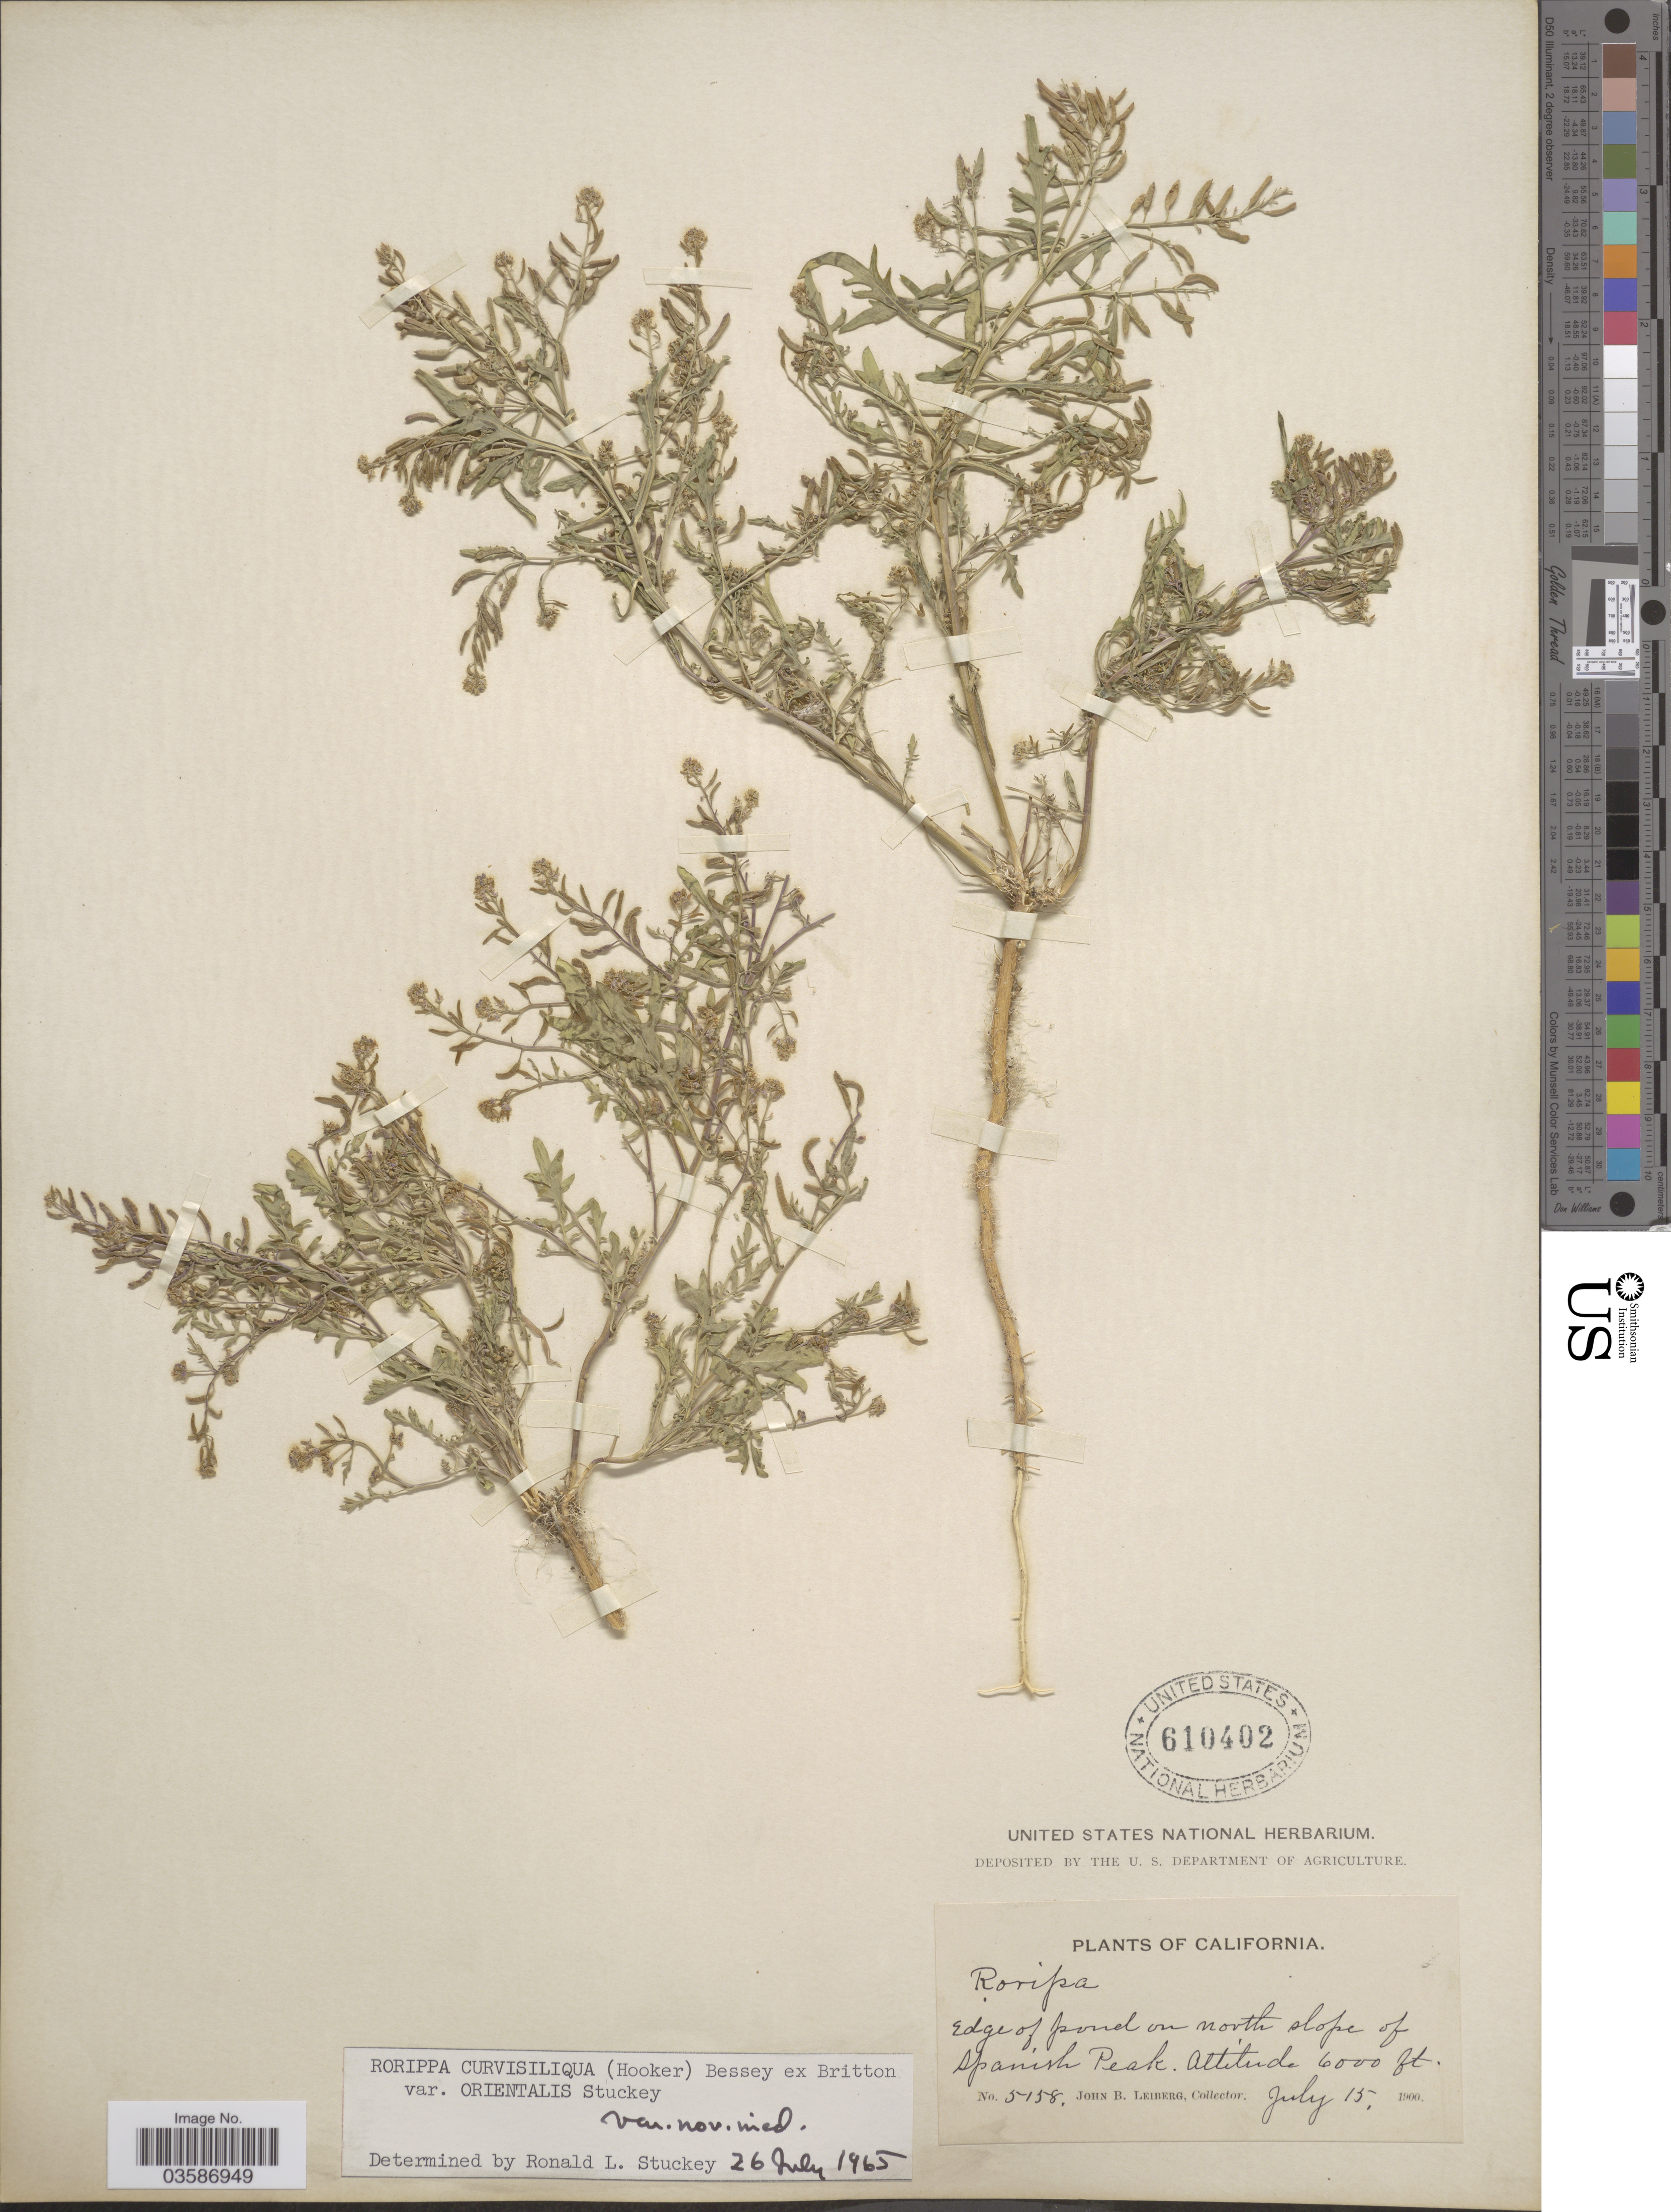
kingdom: Plantae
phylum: Tracheophyta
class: Magnoliopsida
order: Brassicales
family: Brassicaceae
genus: Rorippa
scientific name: Rorippa curvisiliqua var. orientalis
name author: Stuckey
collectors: J. B. Leiberg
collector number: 5158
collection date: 1900-07-15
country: United States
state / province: California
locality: Edge of pond on north slope of Spanish Peak.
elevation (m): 1829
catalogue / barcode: US 610402